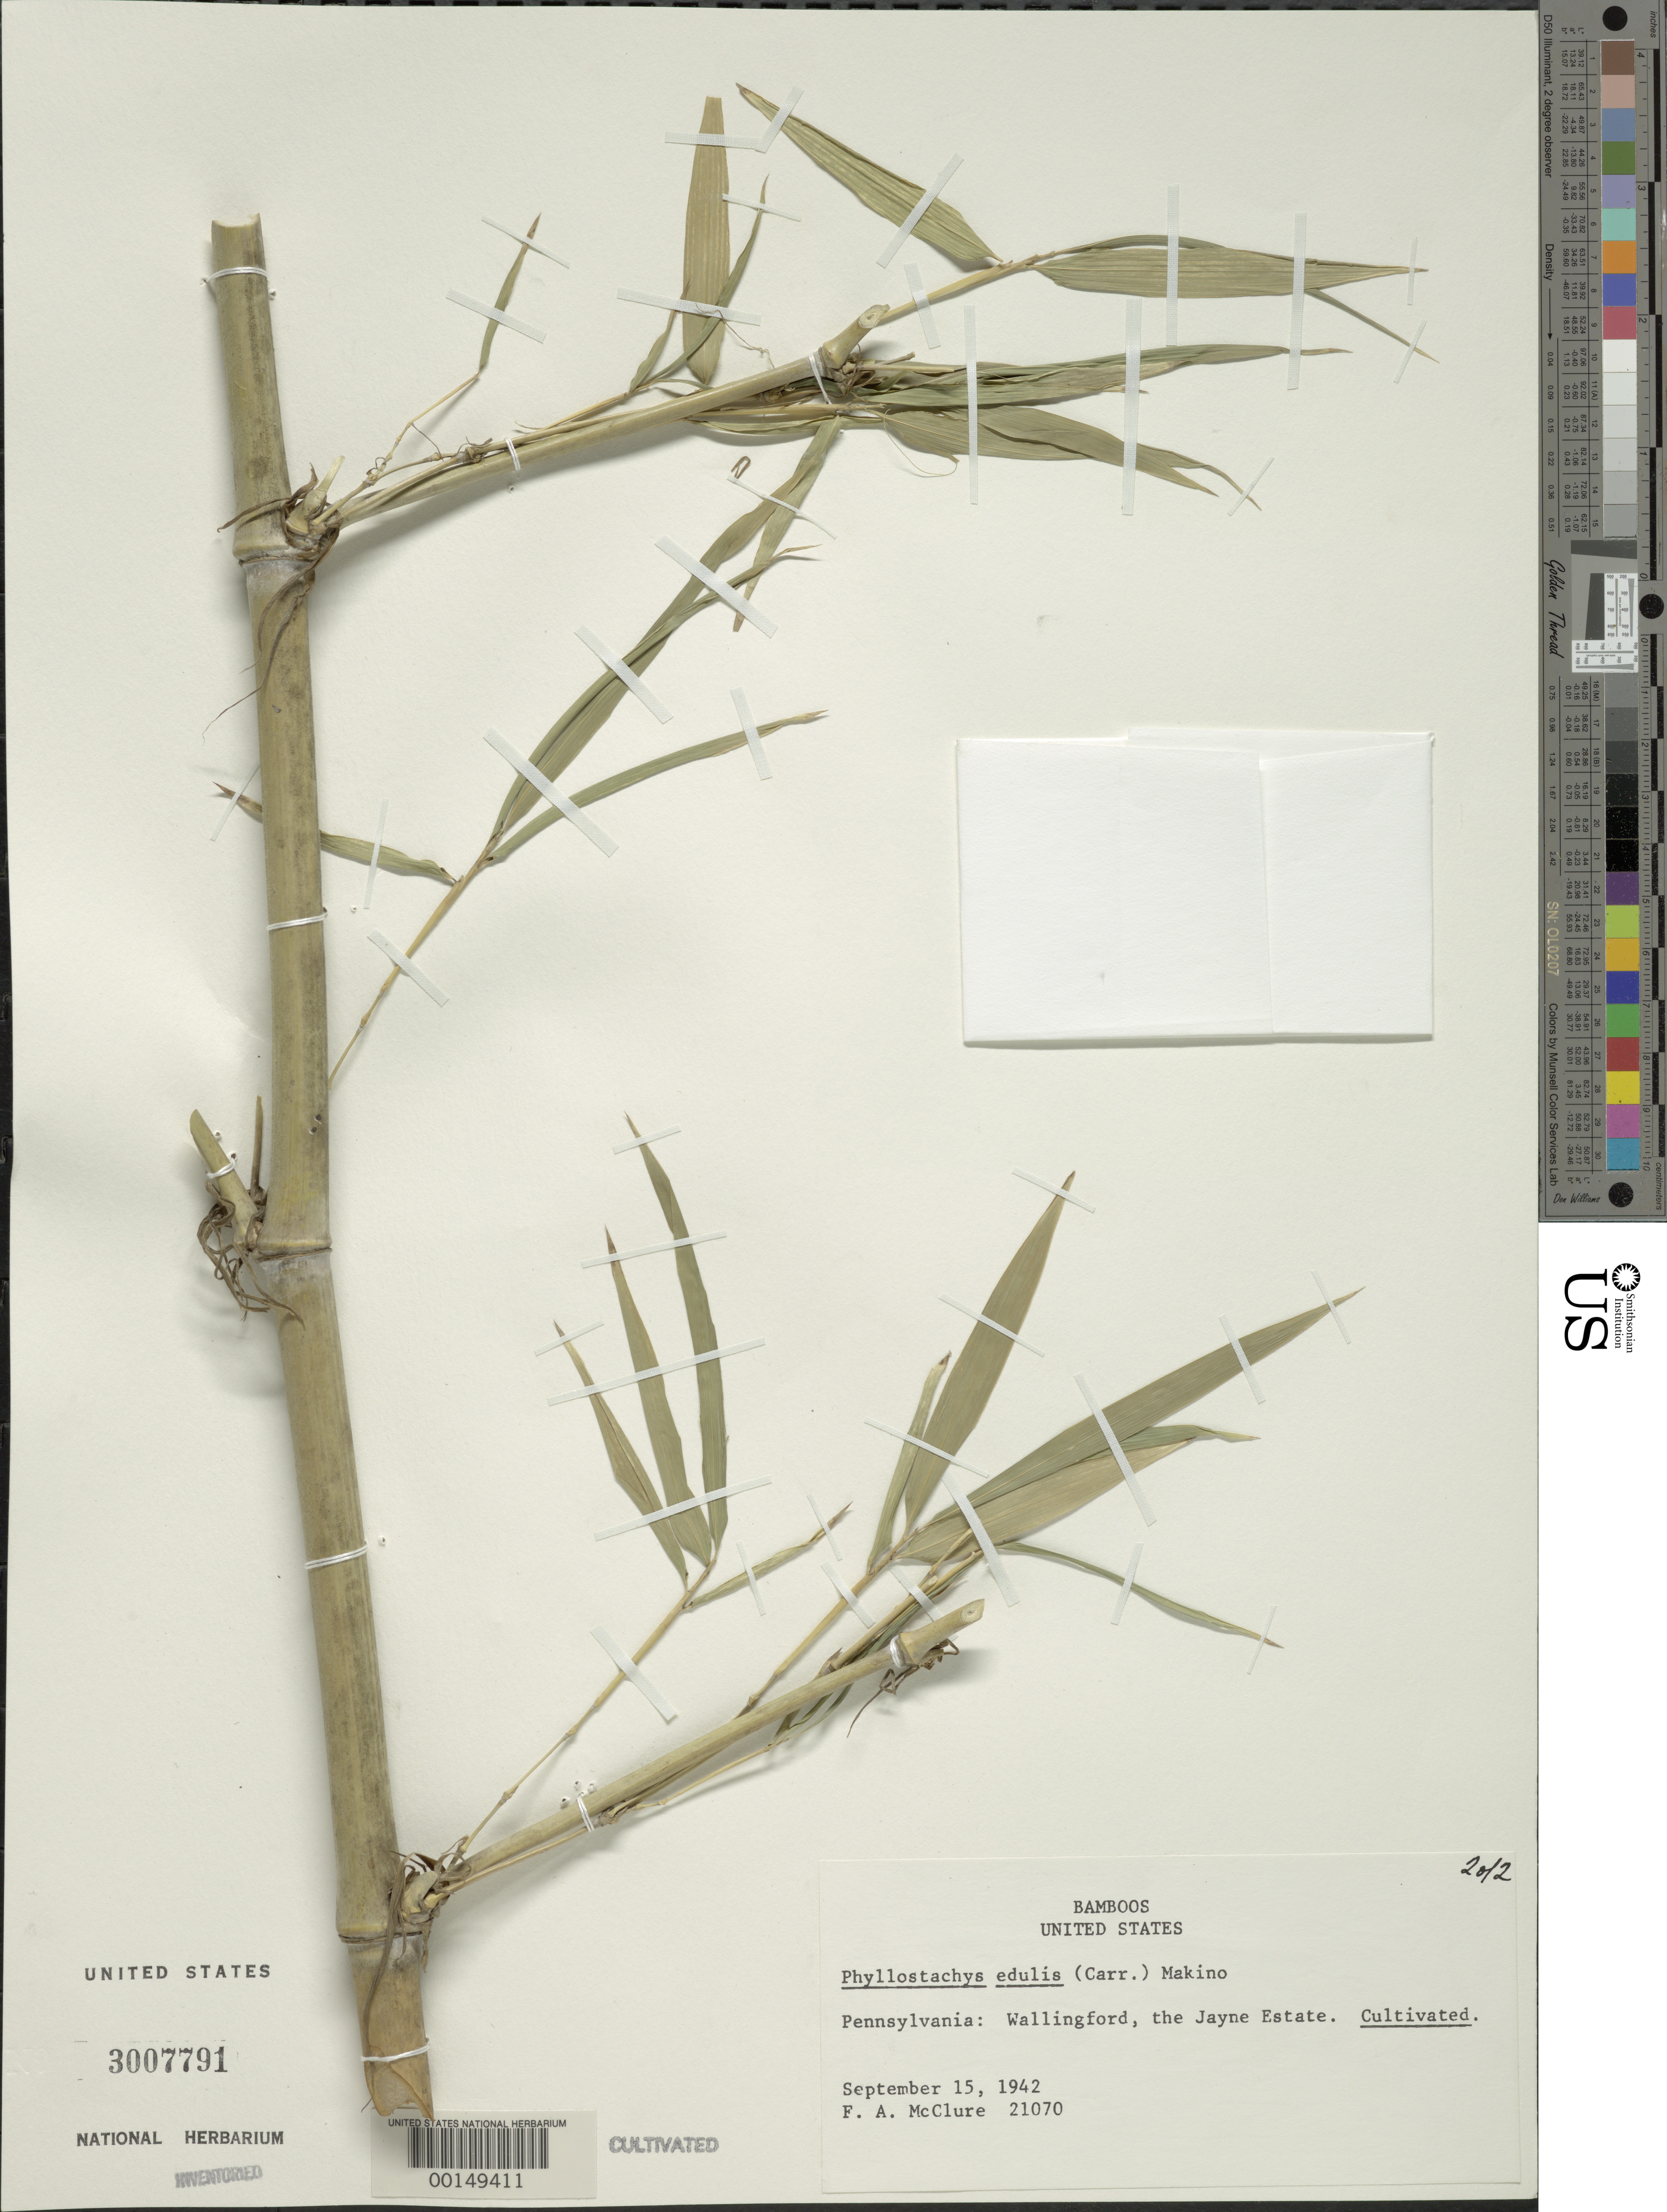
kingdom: Plantae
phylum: Tracheophyta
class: Liliopsida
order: Poales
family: Poaceae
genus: Phyllostachys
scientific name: Phyllostachys edulis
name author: (Carrière) J. Houz.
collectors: F. A. McClure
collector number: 21070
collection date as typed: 15 Sep 1942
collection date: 1942-09-15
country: United States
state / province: Pennsylvania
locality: Wallingford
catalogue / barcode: US 3007791